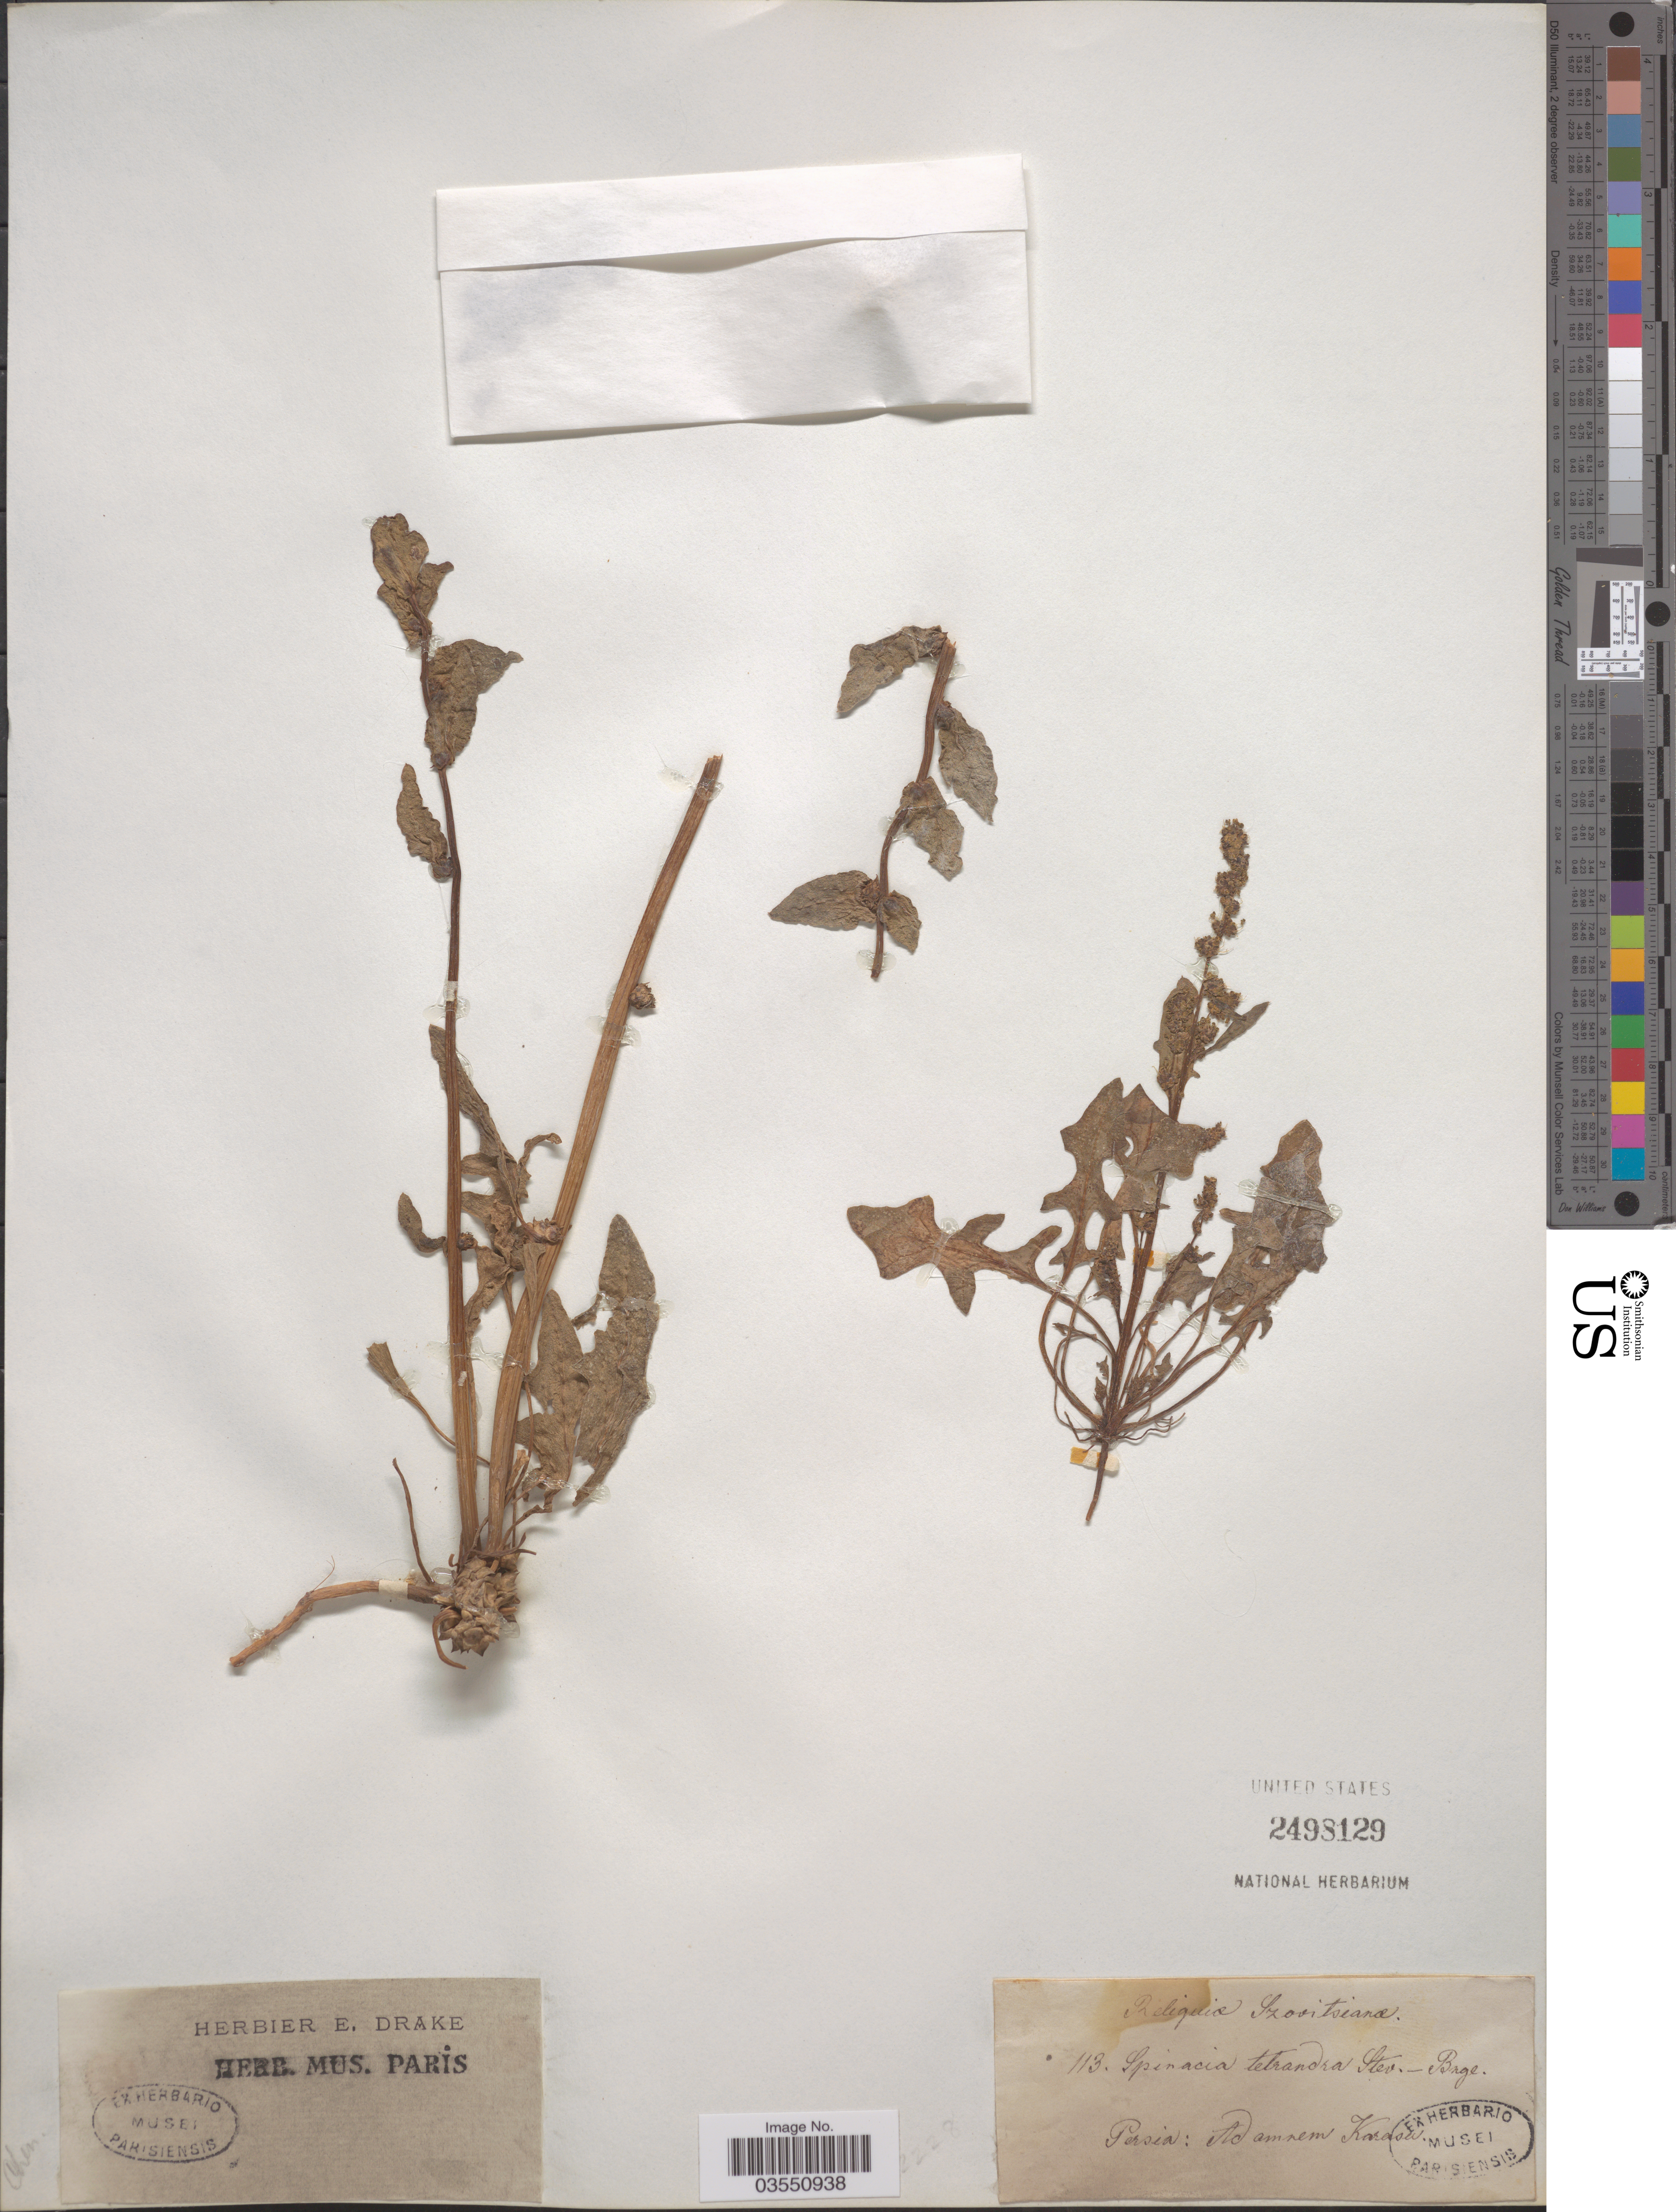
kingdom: Plantae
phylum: Tracheophyta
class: Magnoliopsida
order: Caryophyllales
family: Amaranthaceae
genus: Spinacia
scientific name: Spinacia tetrandra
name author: Steven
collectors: Szovits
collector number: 113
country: Iran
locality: Persia: Ad amnem Karasu.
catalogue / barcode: US 2498129